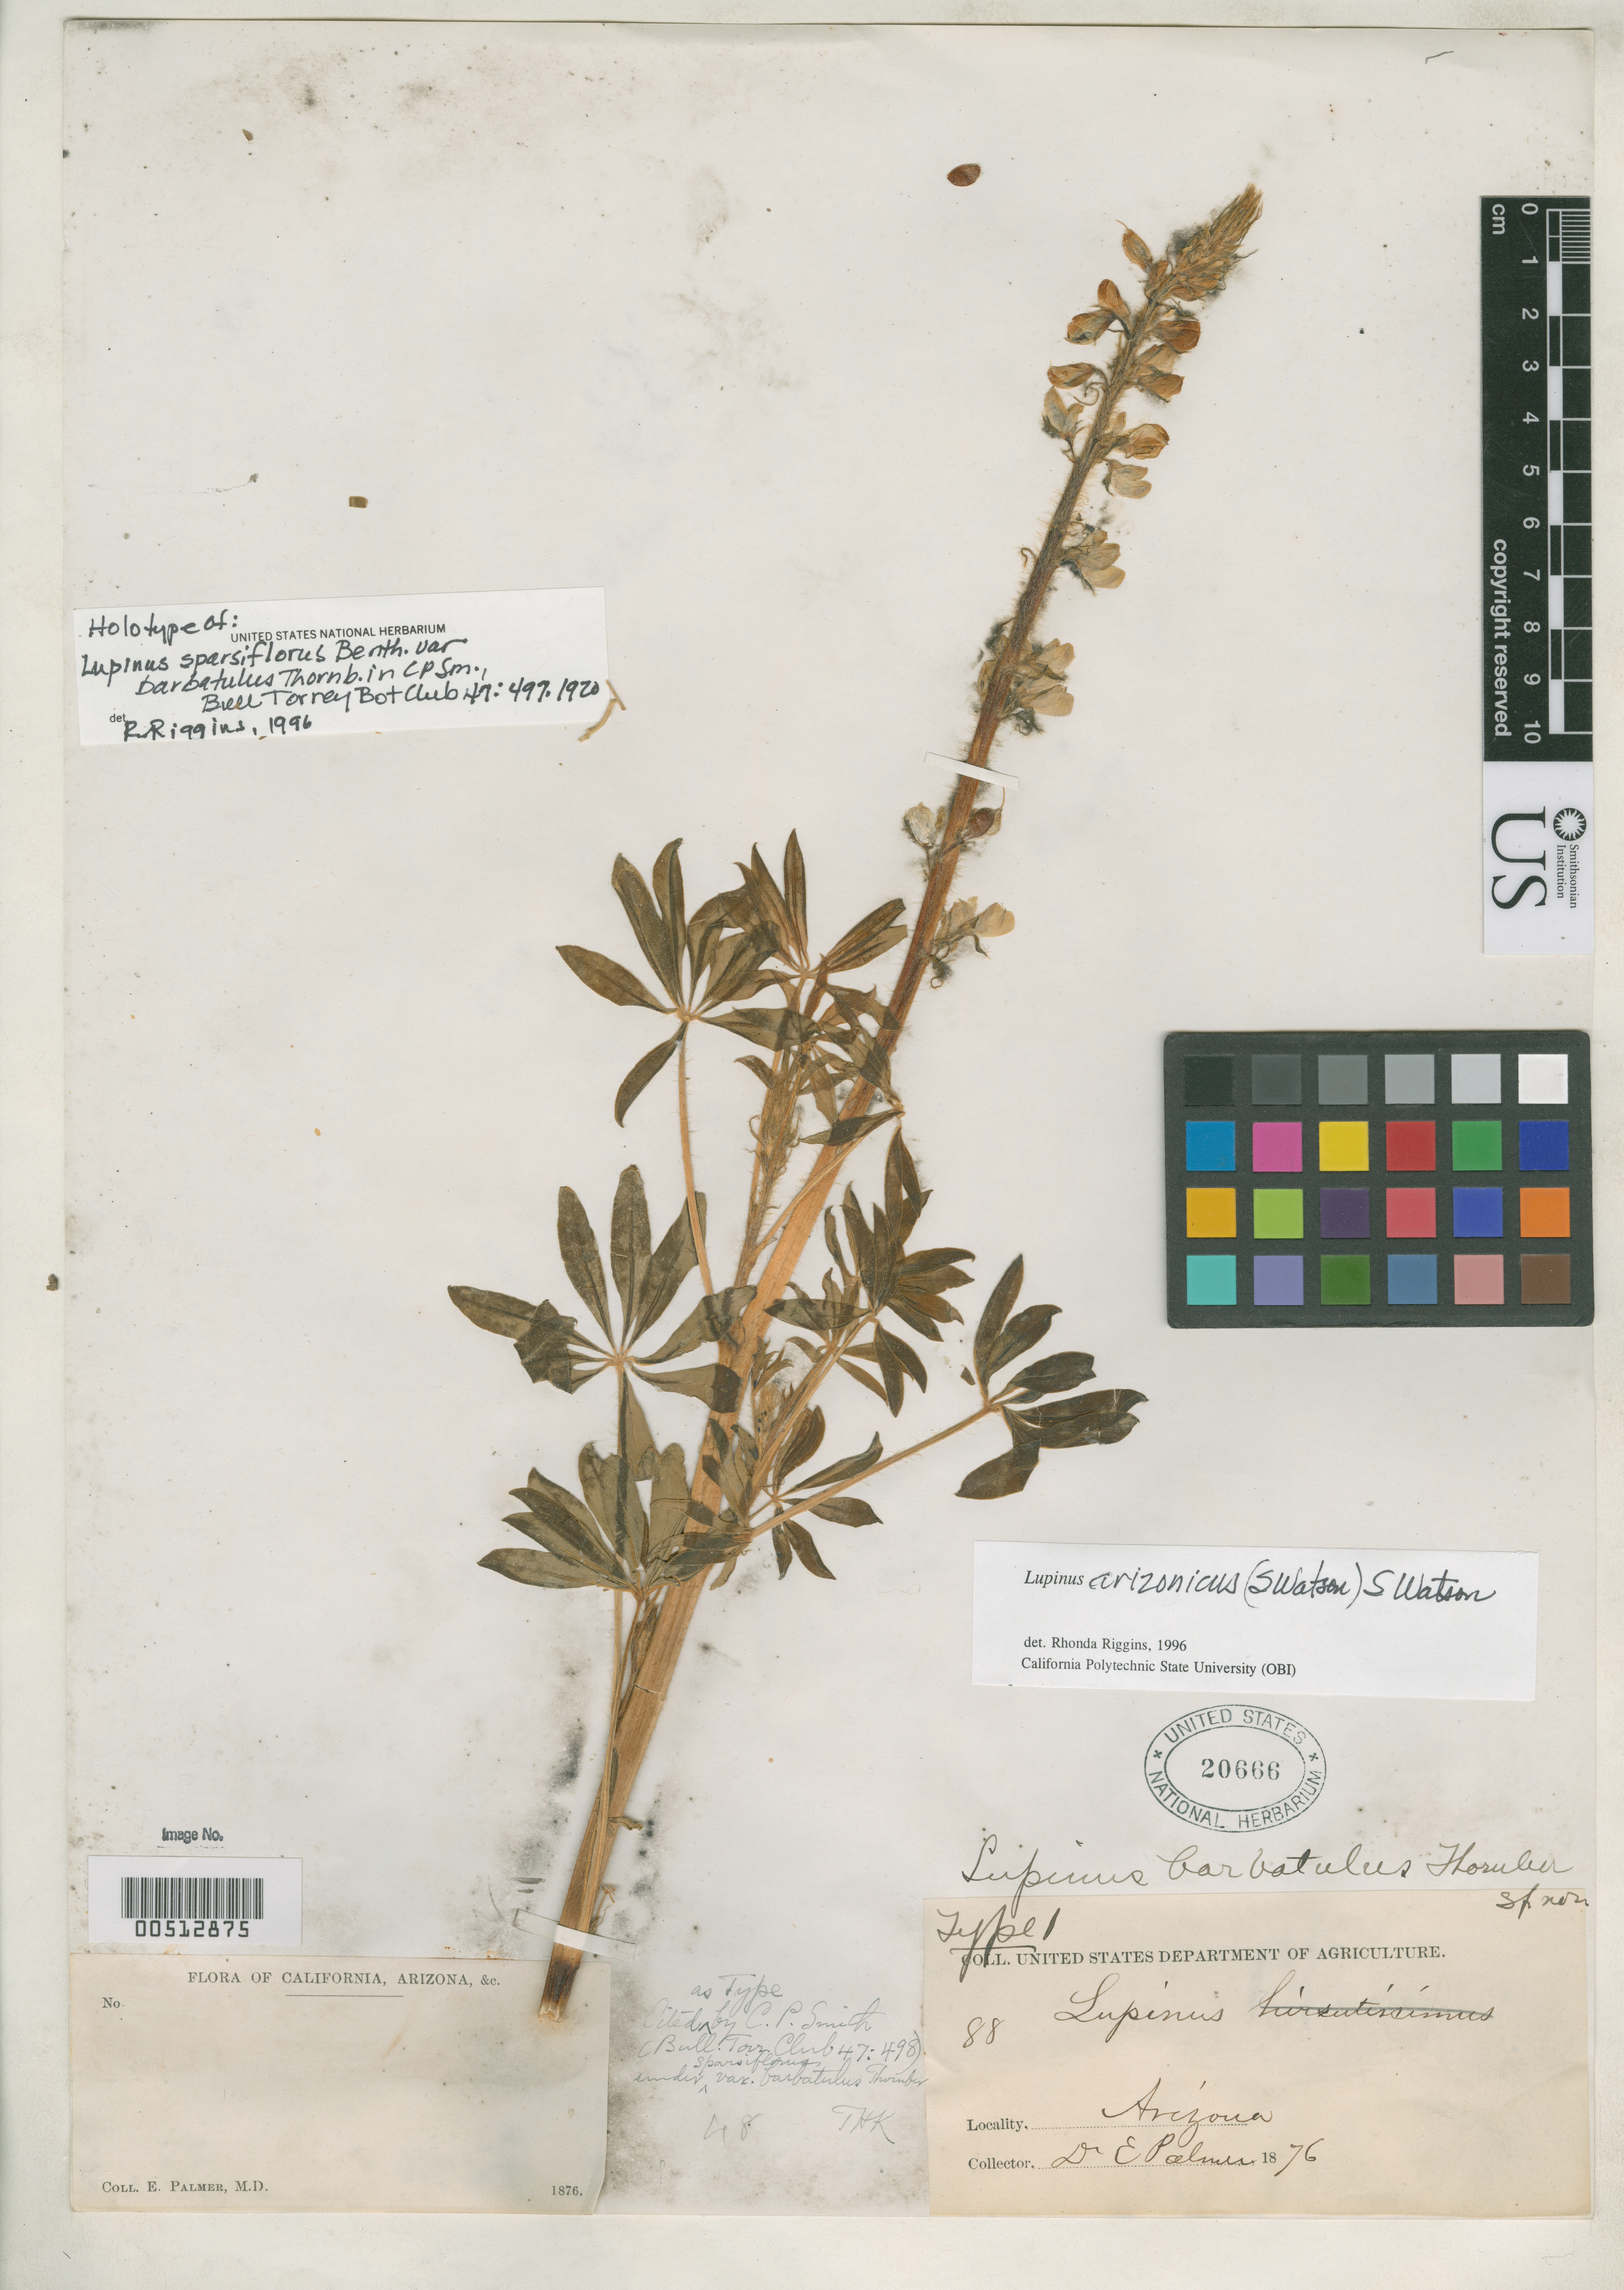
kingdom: Plantae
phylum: Tracheophyta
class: Magnoliopsida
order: Fabales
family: Fabaceae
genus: Lupinus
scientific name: Lupinus sparsiflorus var. barbatulus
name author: Thornberg in C.P. Sm.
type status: Holotype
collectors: E. Palmer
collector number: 88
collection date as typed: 1876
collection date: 1876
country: United States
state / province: Arizona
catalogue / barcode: US 20666